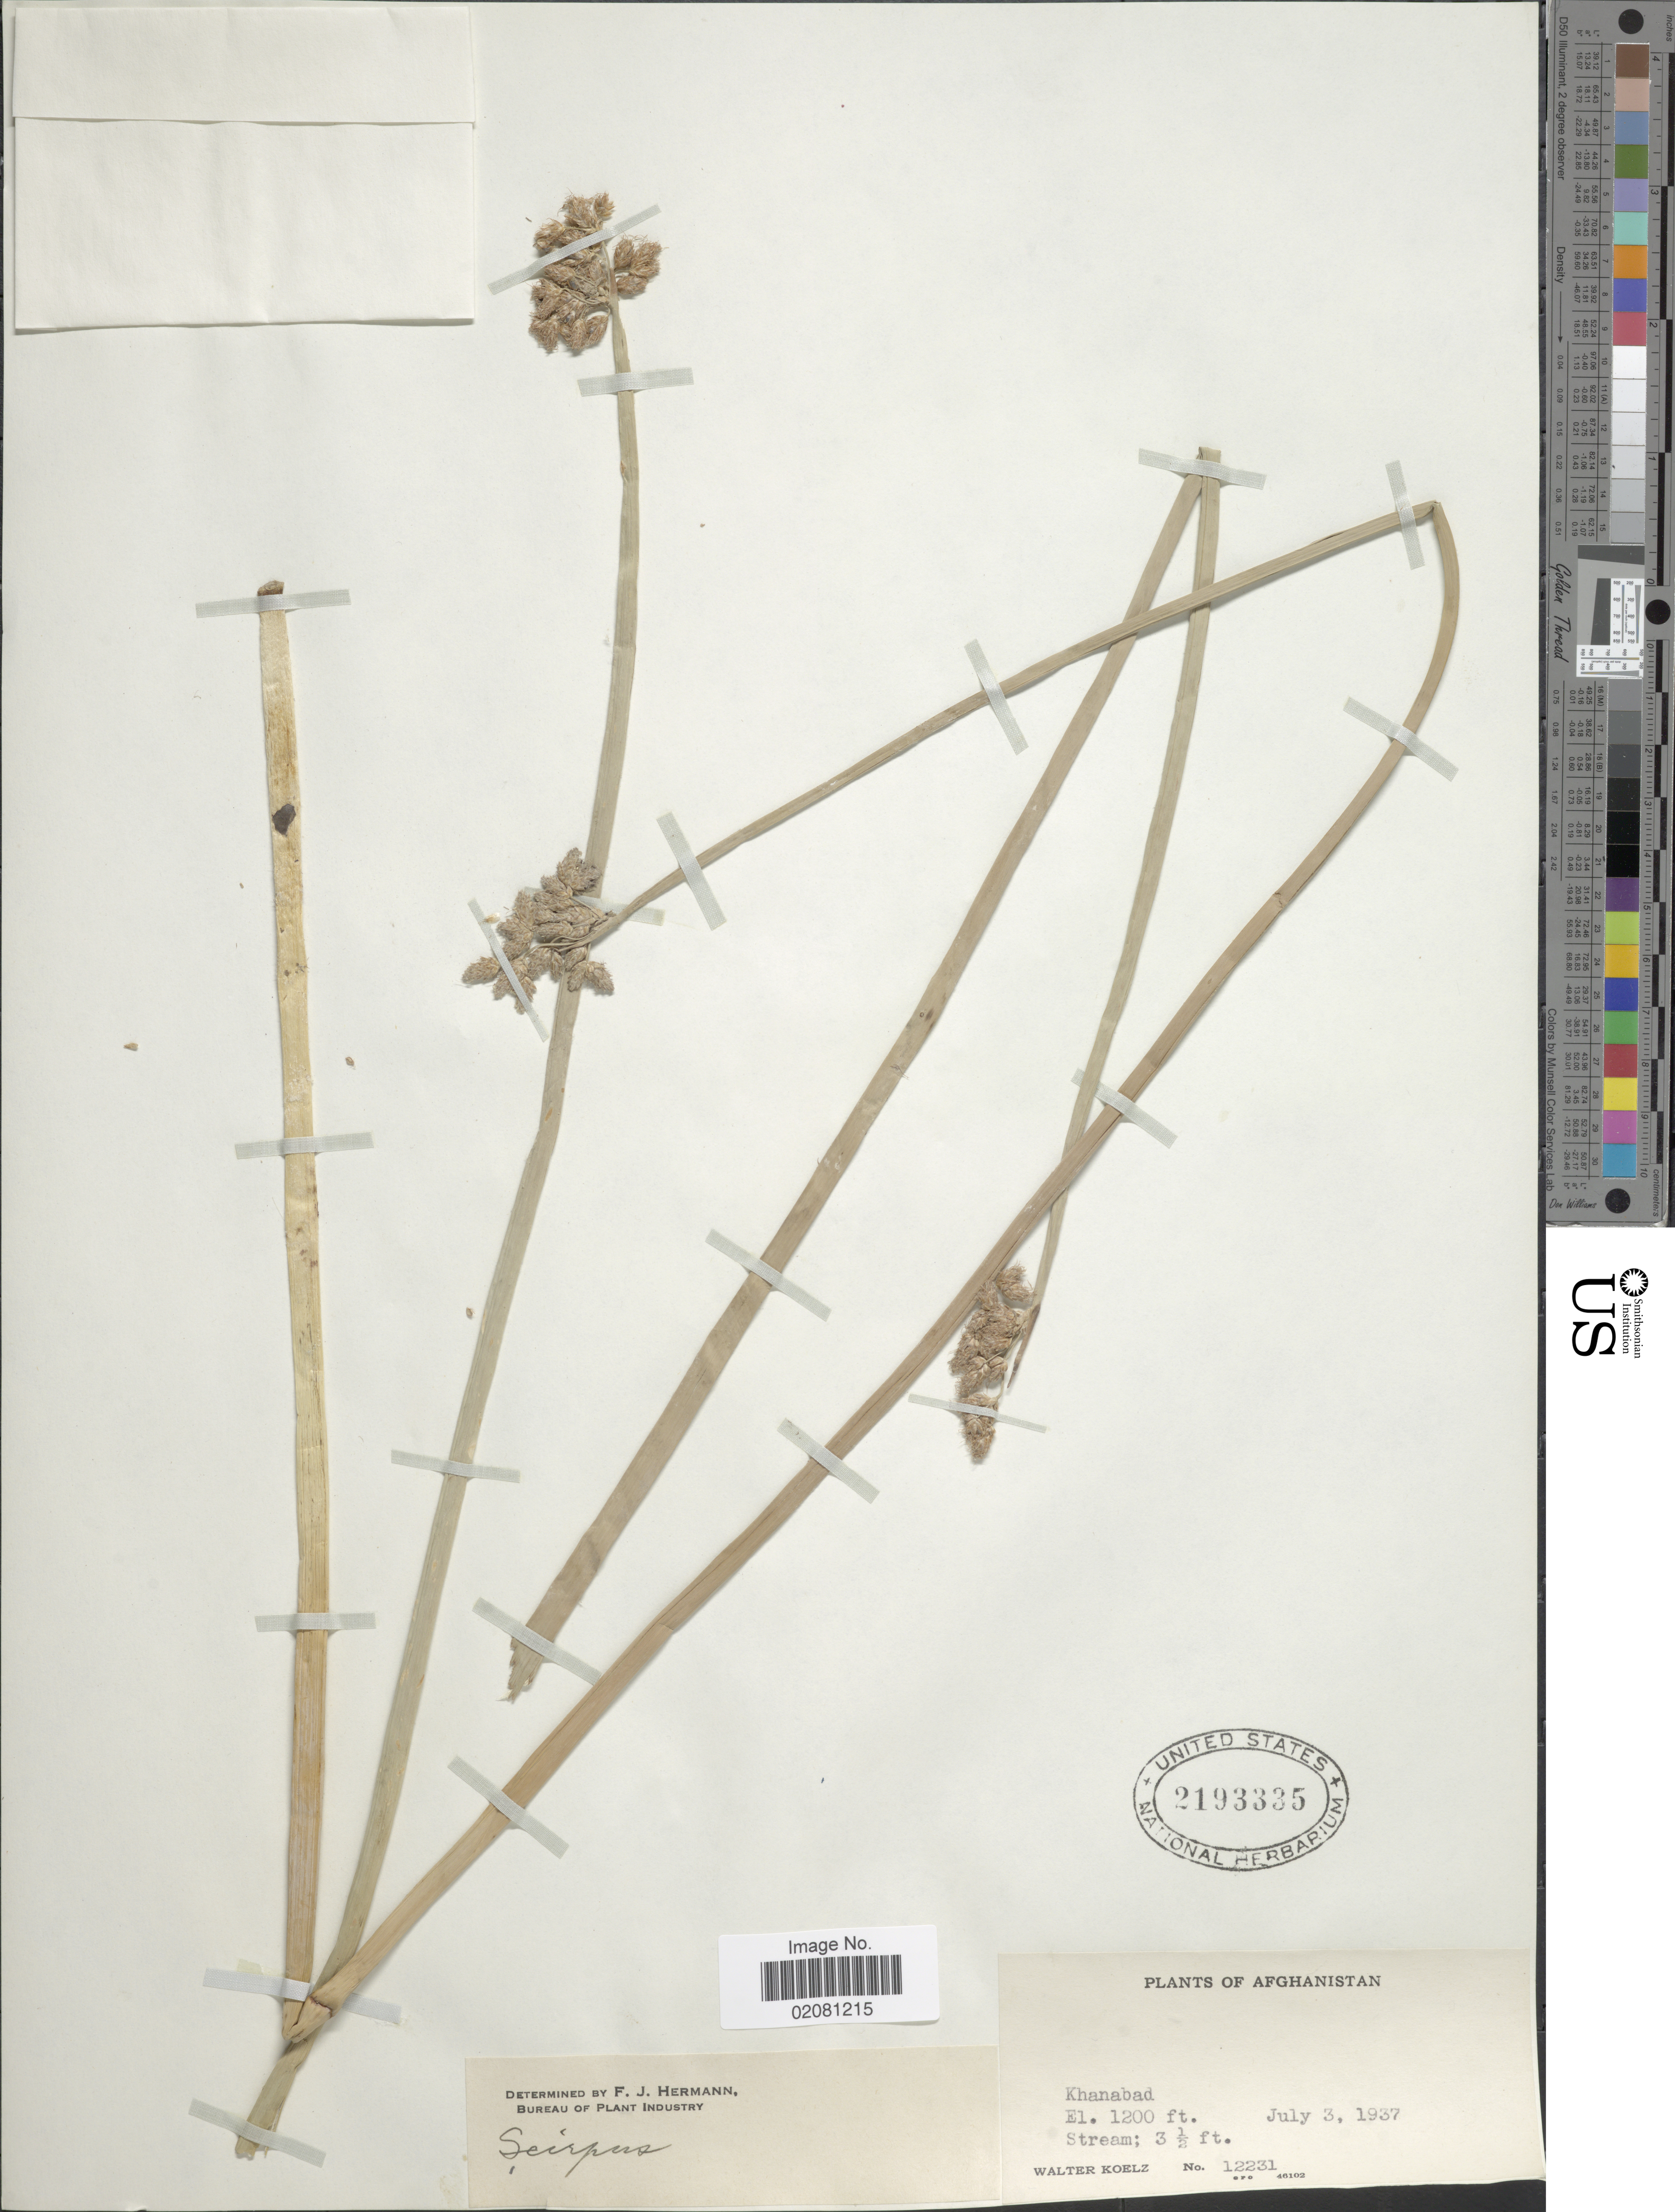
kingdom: Plantae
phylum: Tracheophyta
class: Liliopsida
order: Poales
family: Cyperaceae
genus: Schoenoplectus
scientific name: Schoenoplectus sp.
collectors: W. N. Koelz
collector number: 12231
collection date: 1937-07-03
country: Afghanistan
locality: Khanabad, stream.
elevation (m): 366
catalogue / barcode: US 2193335